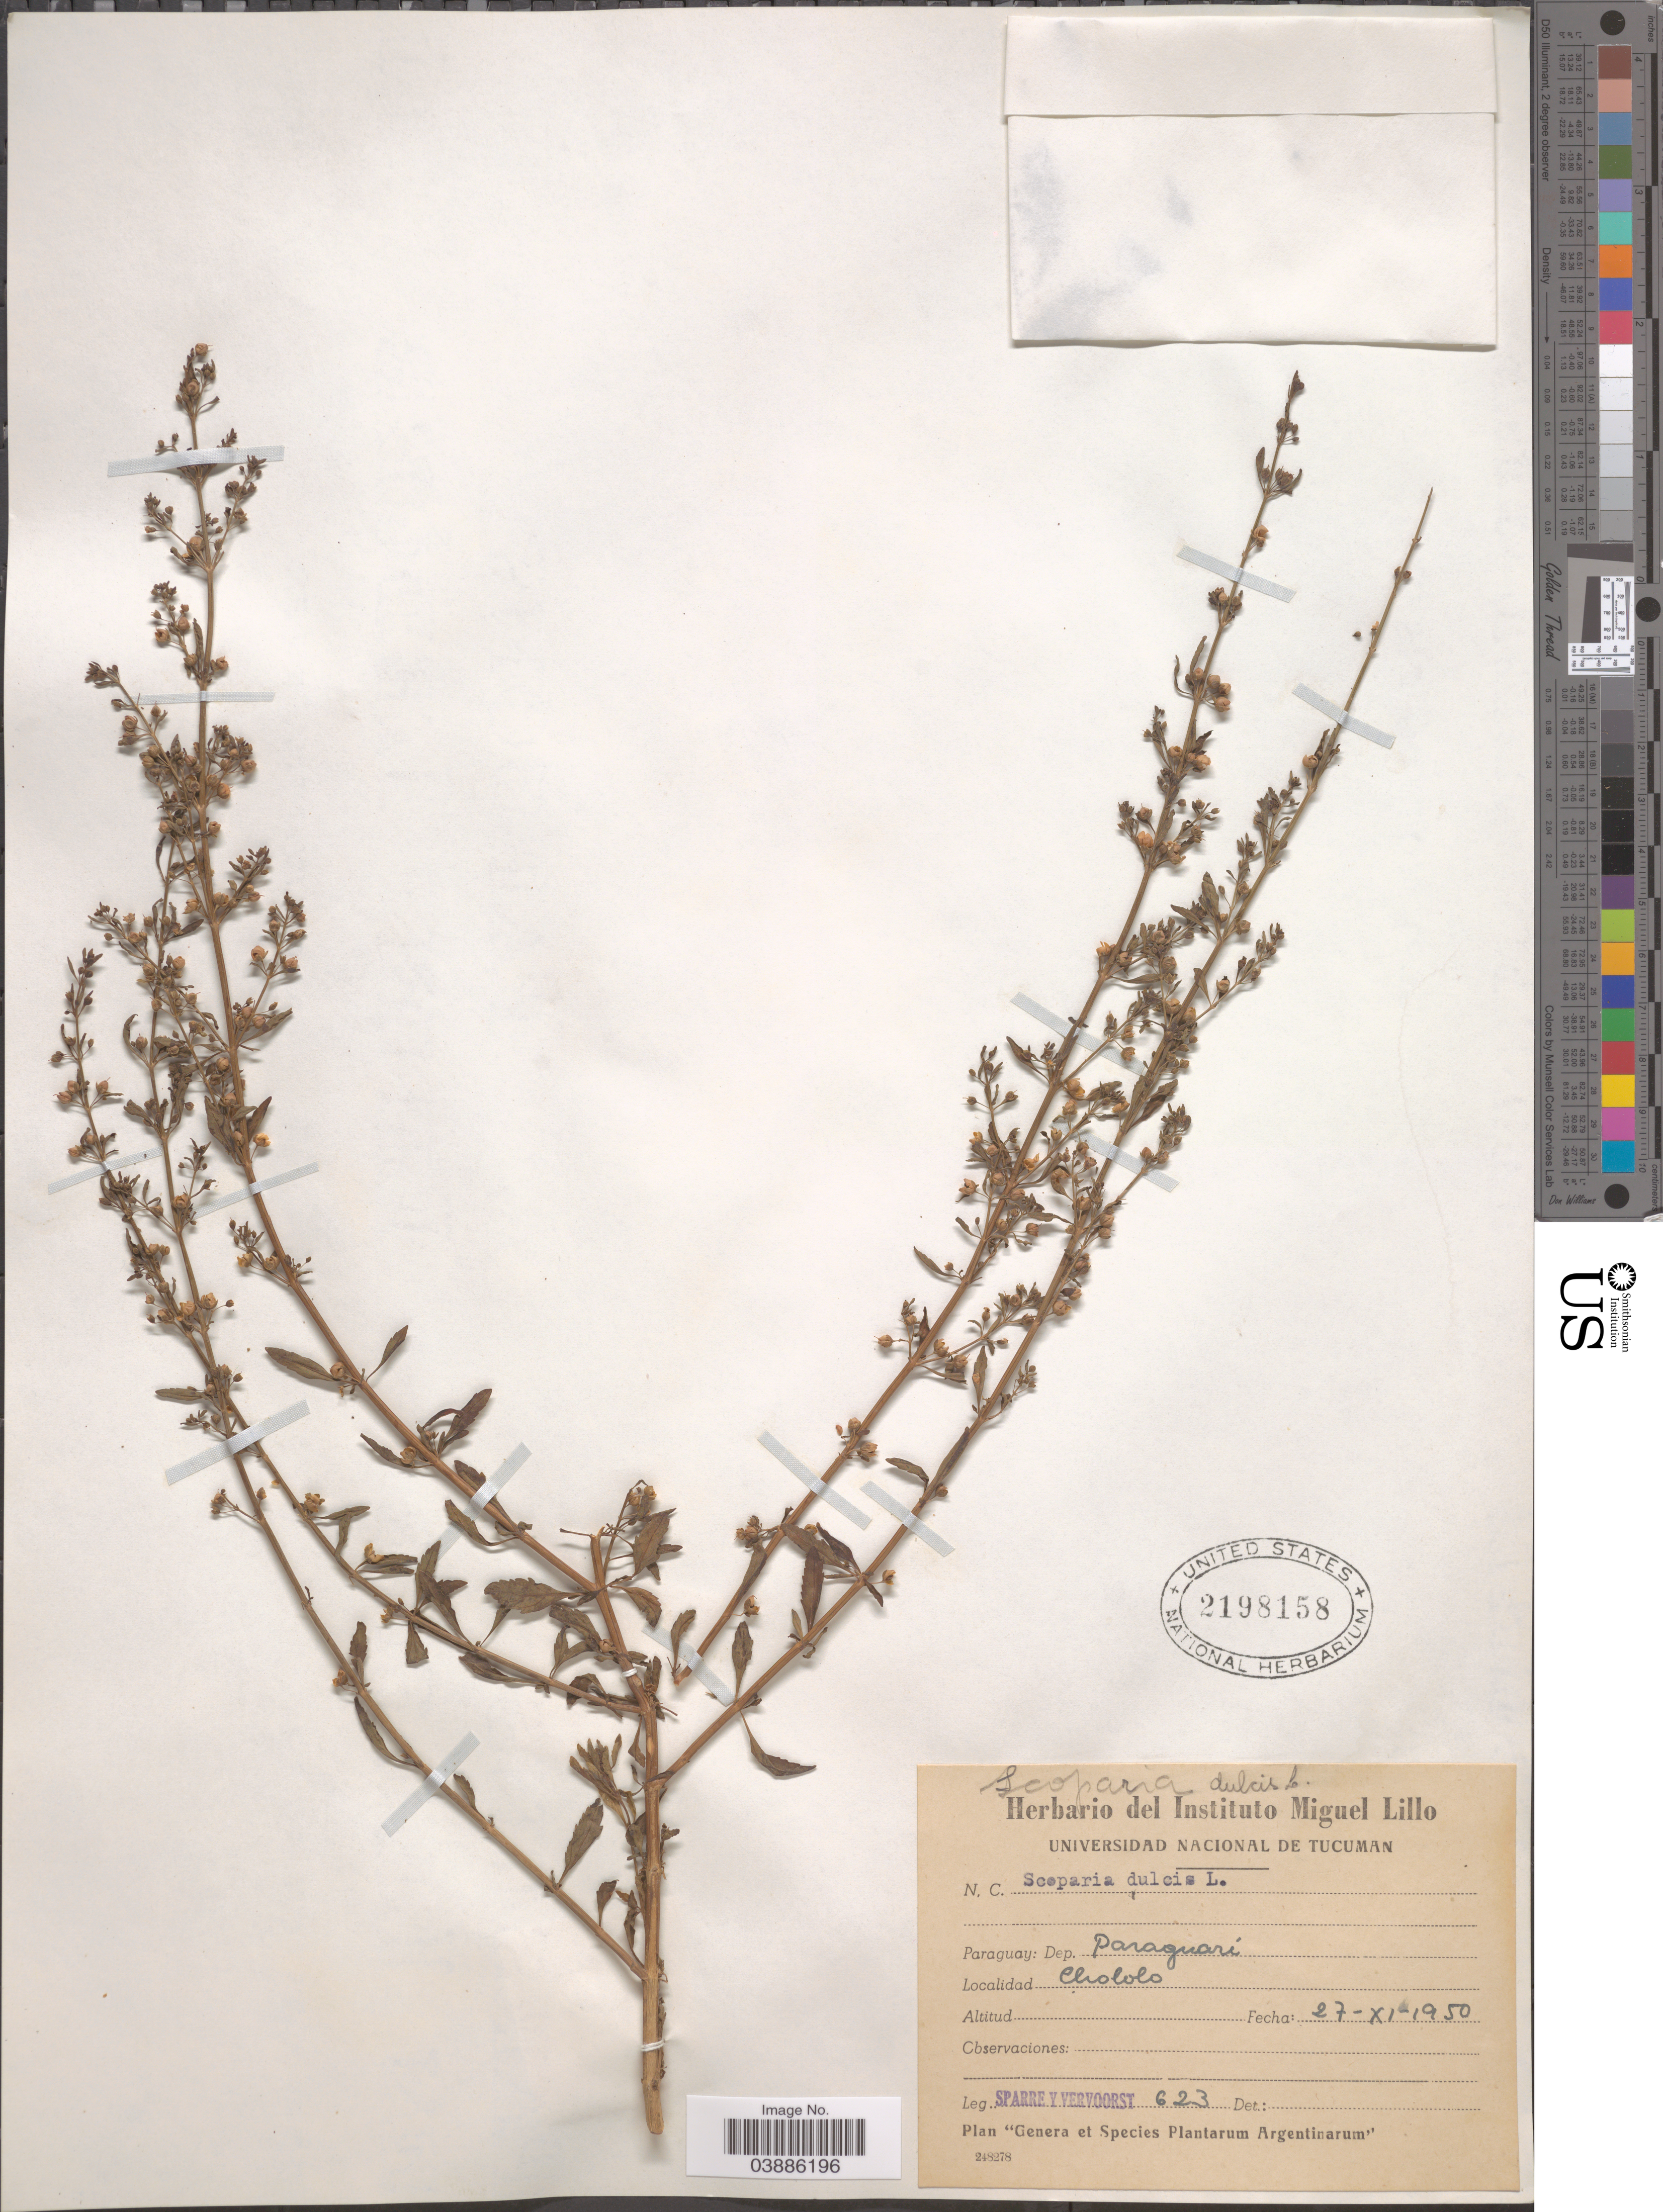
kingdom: Plantae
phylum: Tracheophyta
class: Magnoliopsida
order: Lamiales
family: Plantaginaceae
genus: Scoparia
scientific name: Scoparia dulcis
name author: L.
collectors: Sparre & Vervoorst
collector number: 623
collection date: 1950-11-27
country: Paraguay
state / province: Paraguari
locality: Dep. Paraguarí. Chololo.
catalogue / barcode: US 2198158